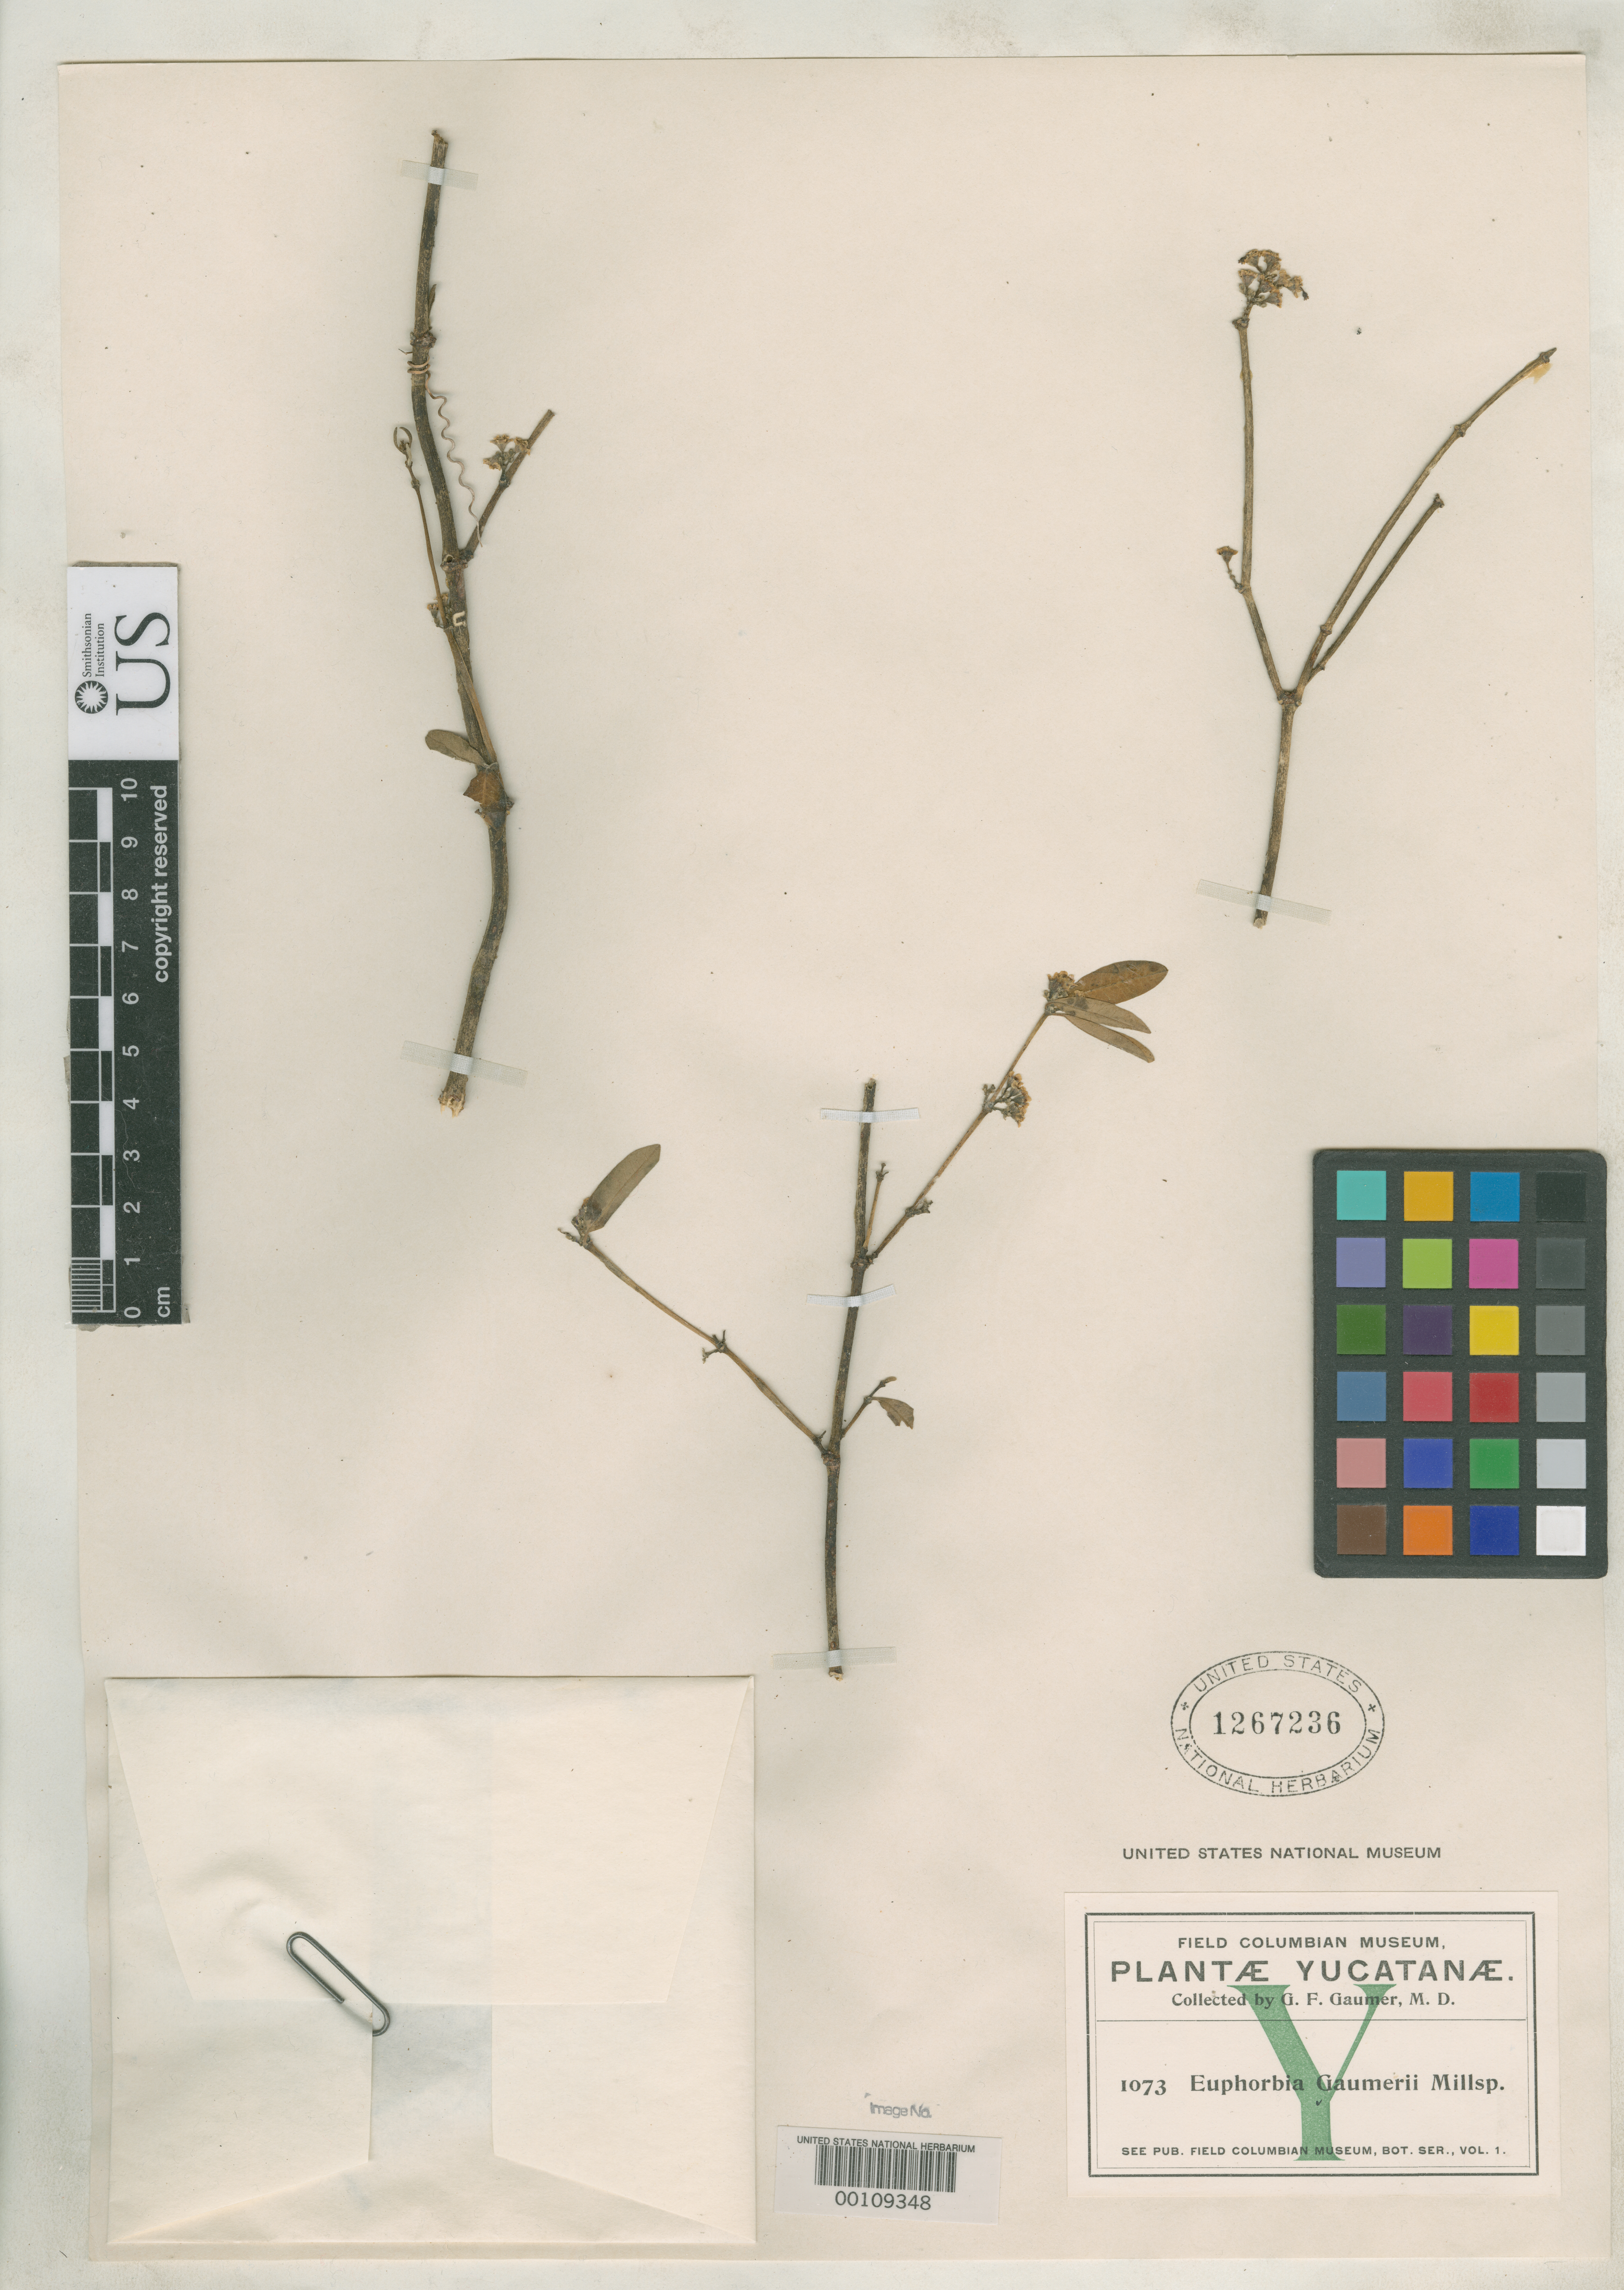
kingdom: Plantae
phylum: Tracheophyta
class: Magnoliopsida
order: Malpighiales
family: Euphorbiaceae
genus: Euphorbia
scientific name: Euphorbia gaumeri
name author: Millsp.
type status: Type Collection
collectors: G. F. Gaumer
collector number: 1073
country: Mexico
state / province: Coahuila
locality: Buena Vista.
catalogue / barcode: US 1267236